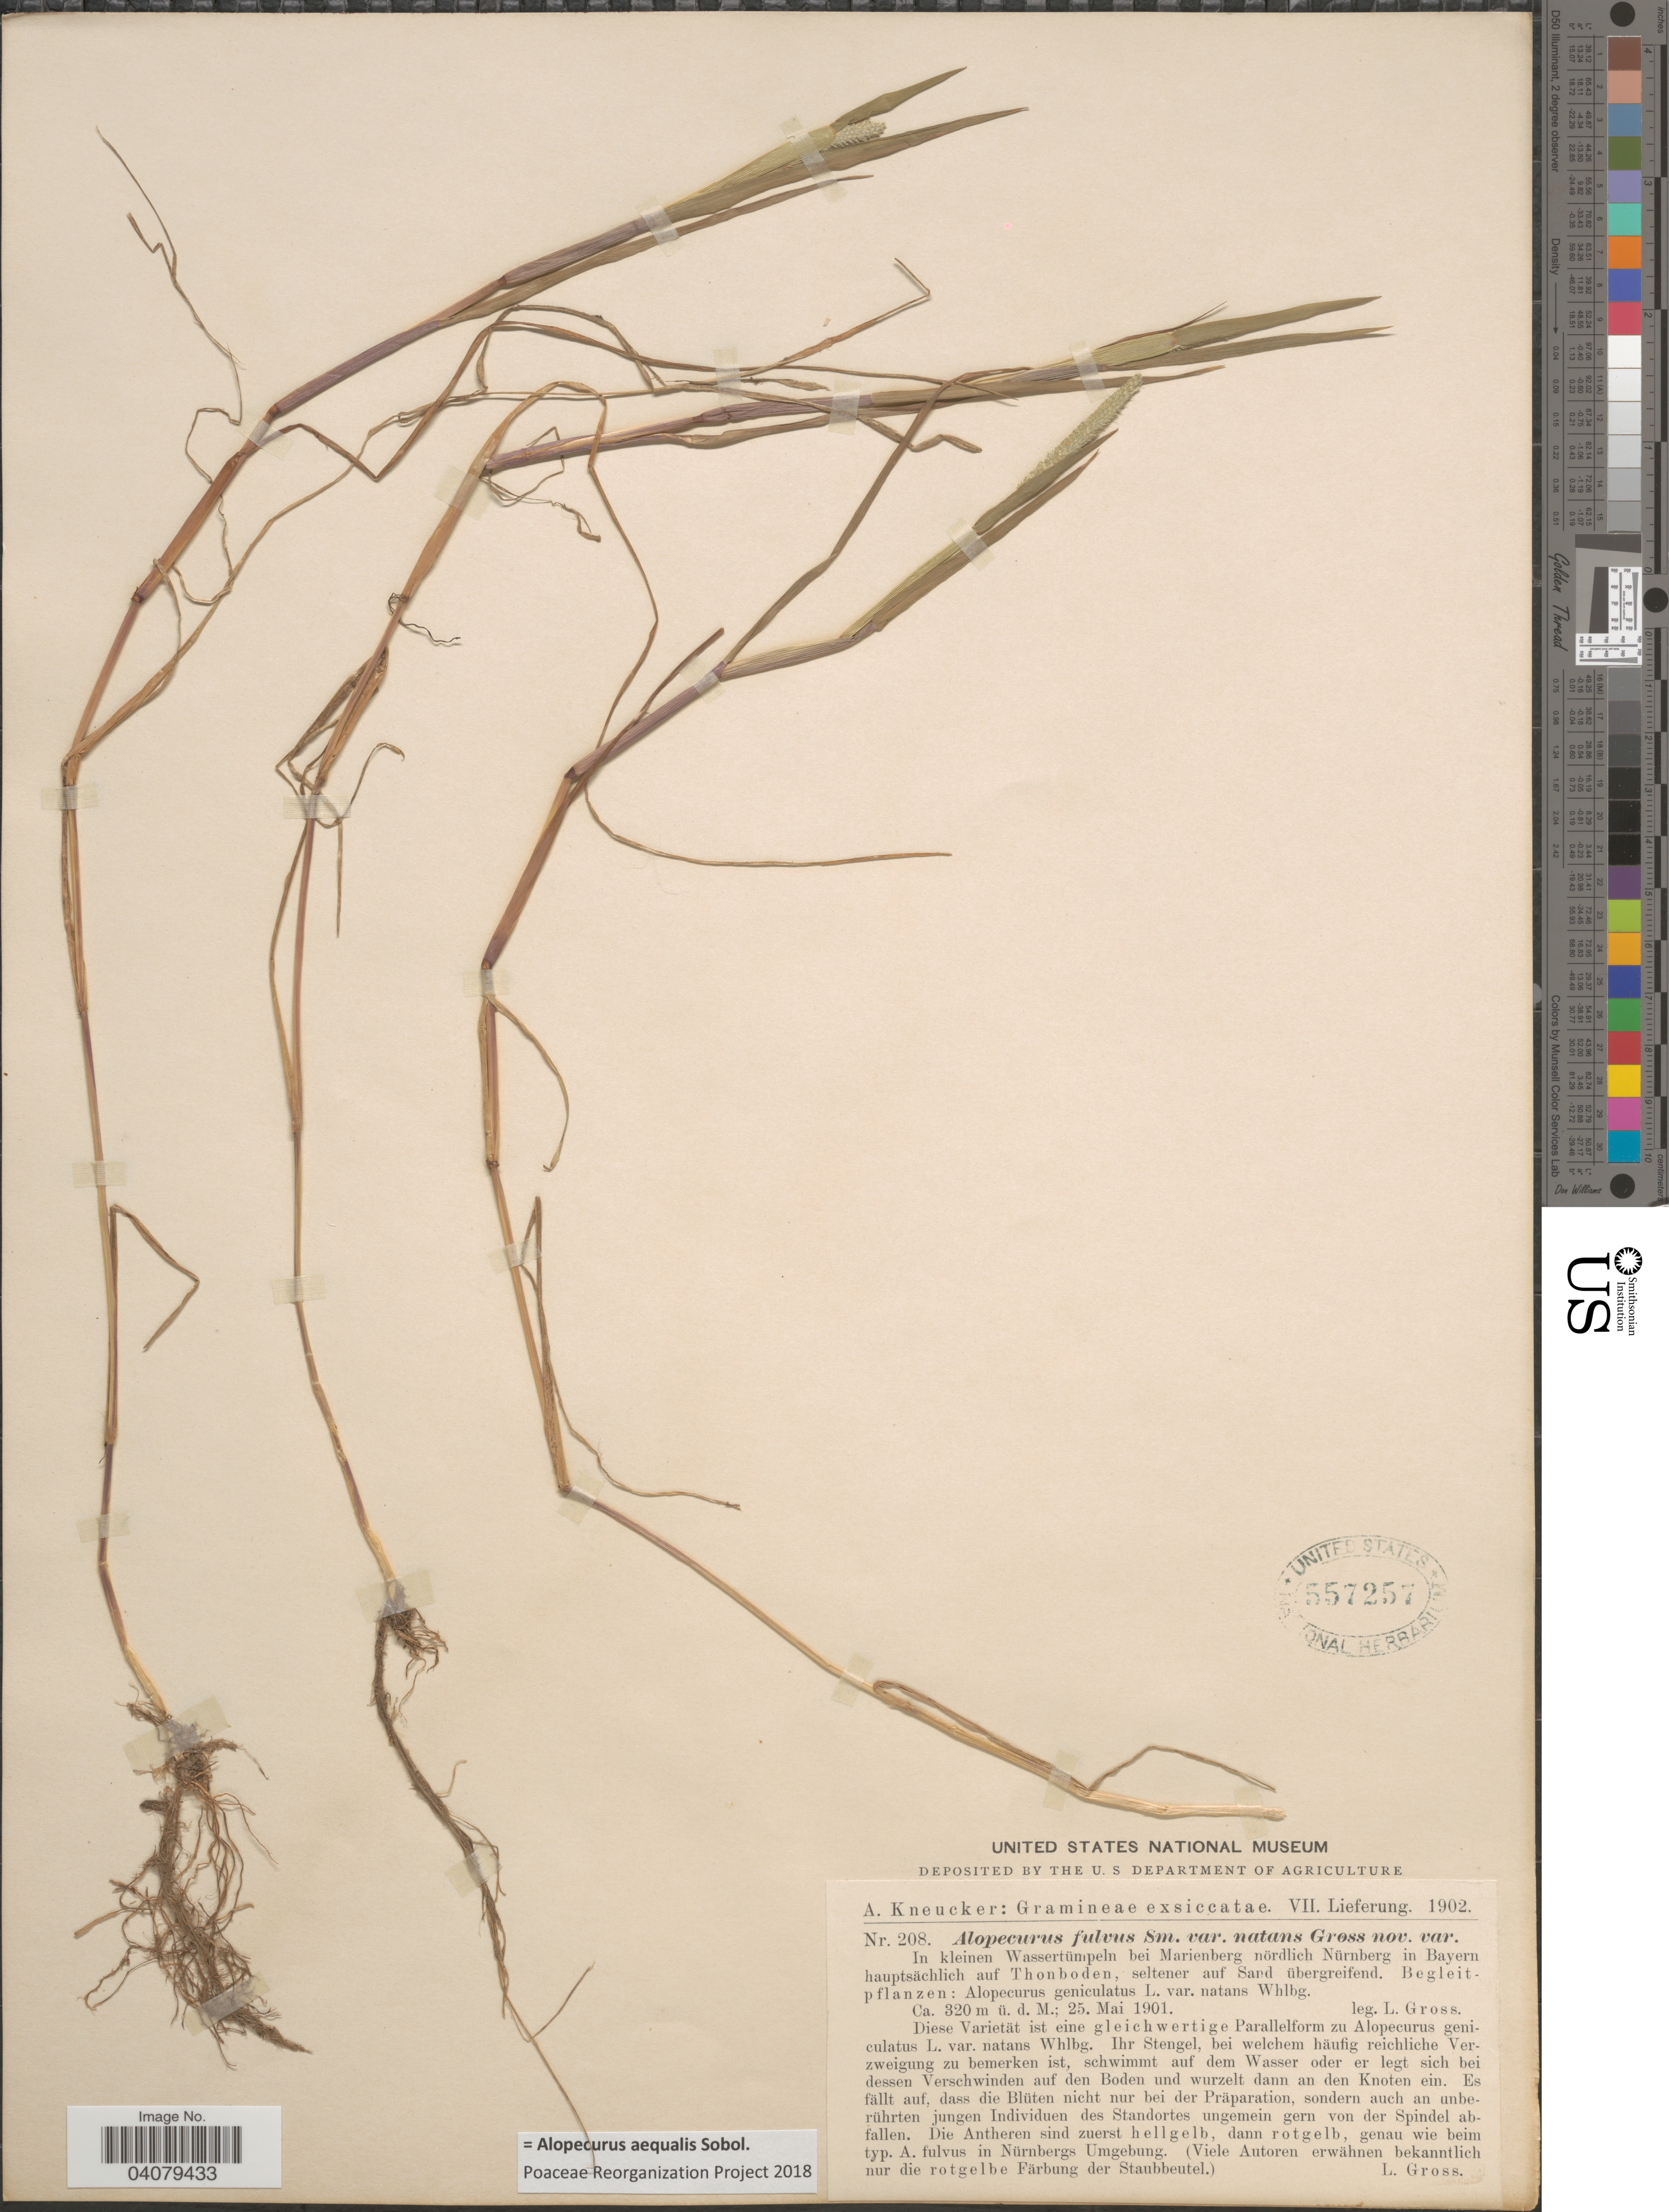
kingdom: Plantae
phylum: Tracheophyta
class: Liliopsida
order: Poales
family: Poaceae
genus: Alopecurus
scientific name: Alopecurus arundinaceus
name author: Poir.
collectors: L. Gross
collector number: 208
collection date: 1901-05-25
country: Germany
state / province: Bayern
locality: In kleinen Wassertümpeln bei Marienberg nördlich Nürnberg in Bayern hauptsächlich auf Thonboden, seltener auf Sand übergreifend.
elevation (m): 320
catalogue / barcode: US 557257